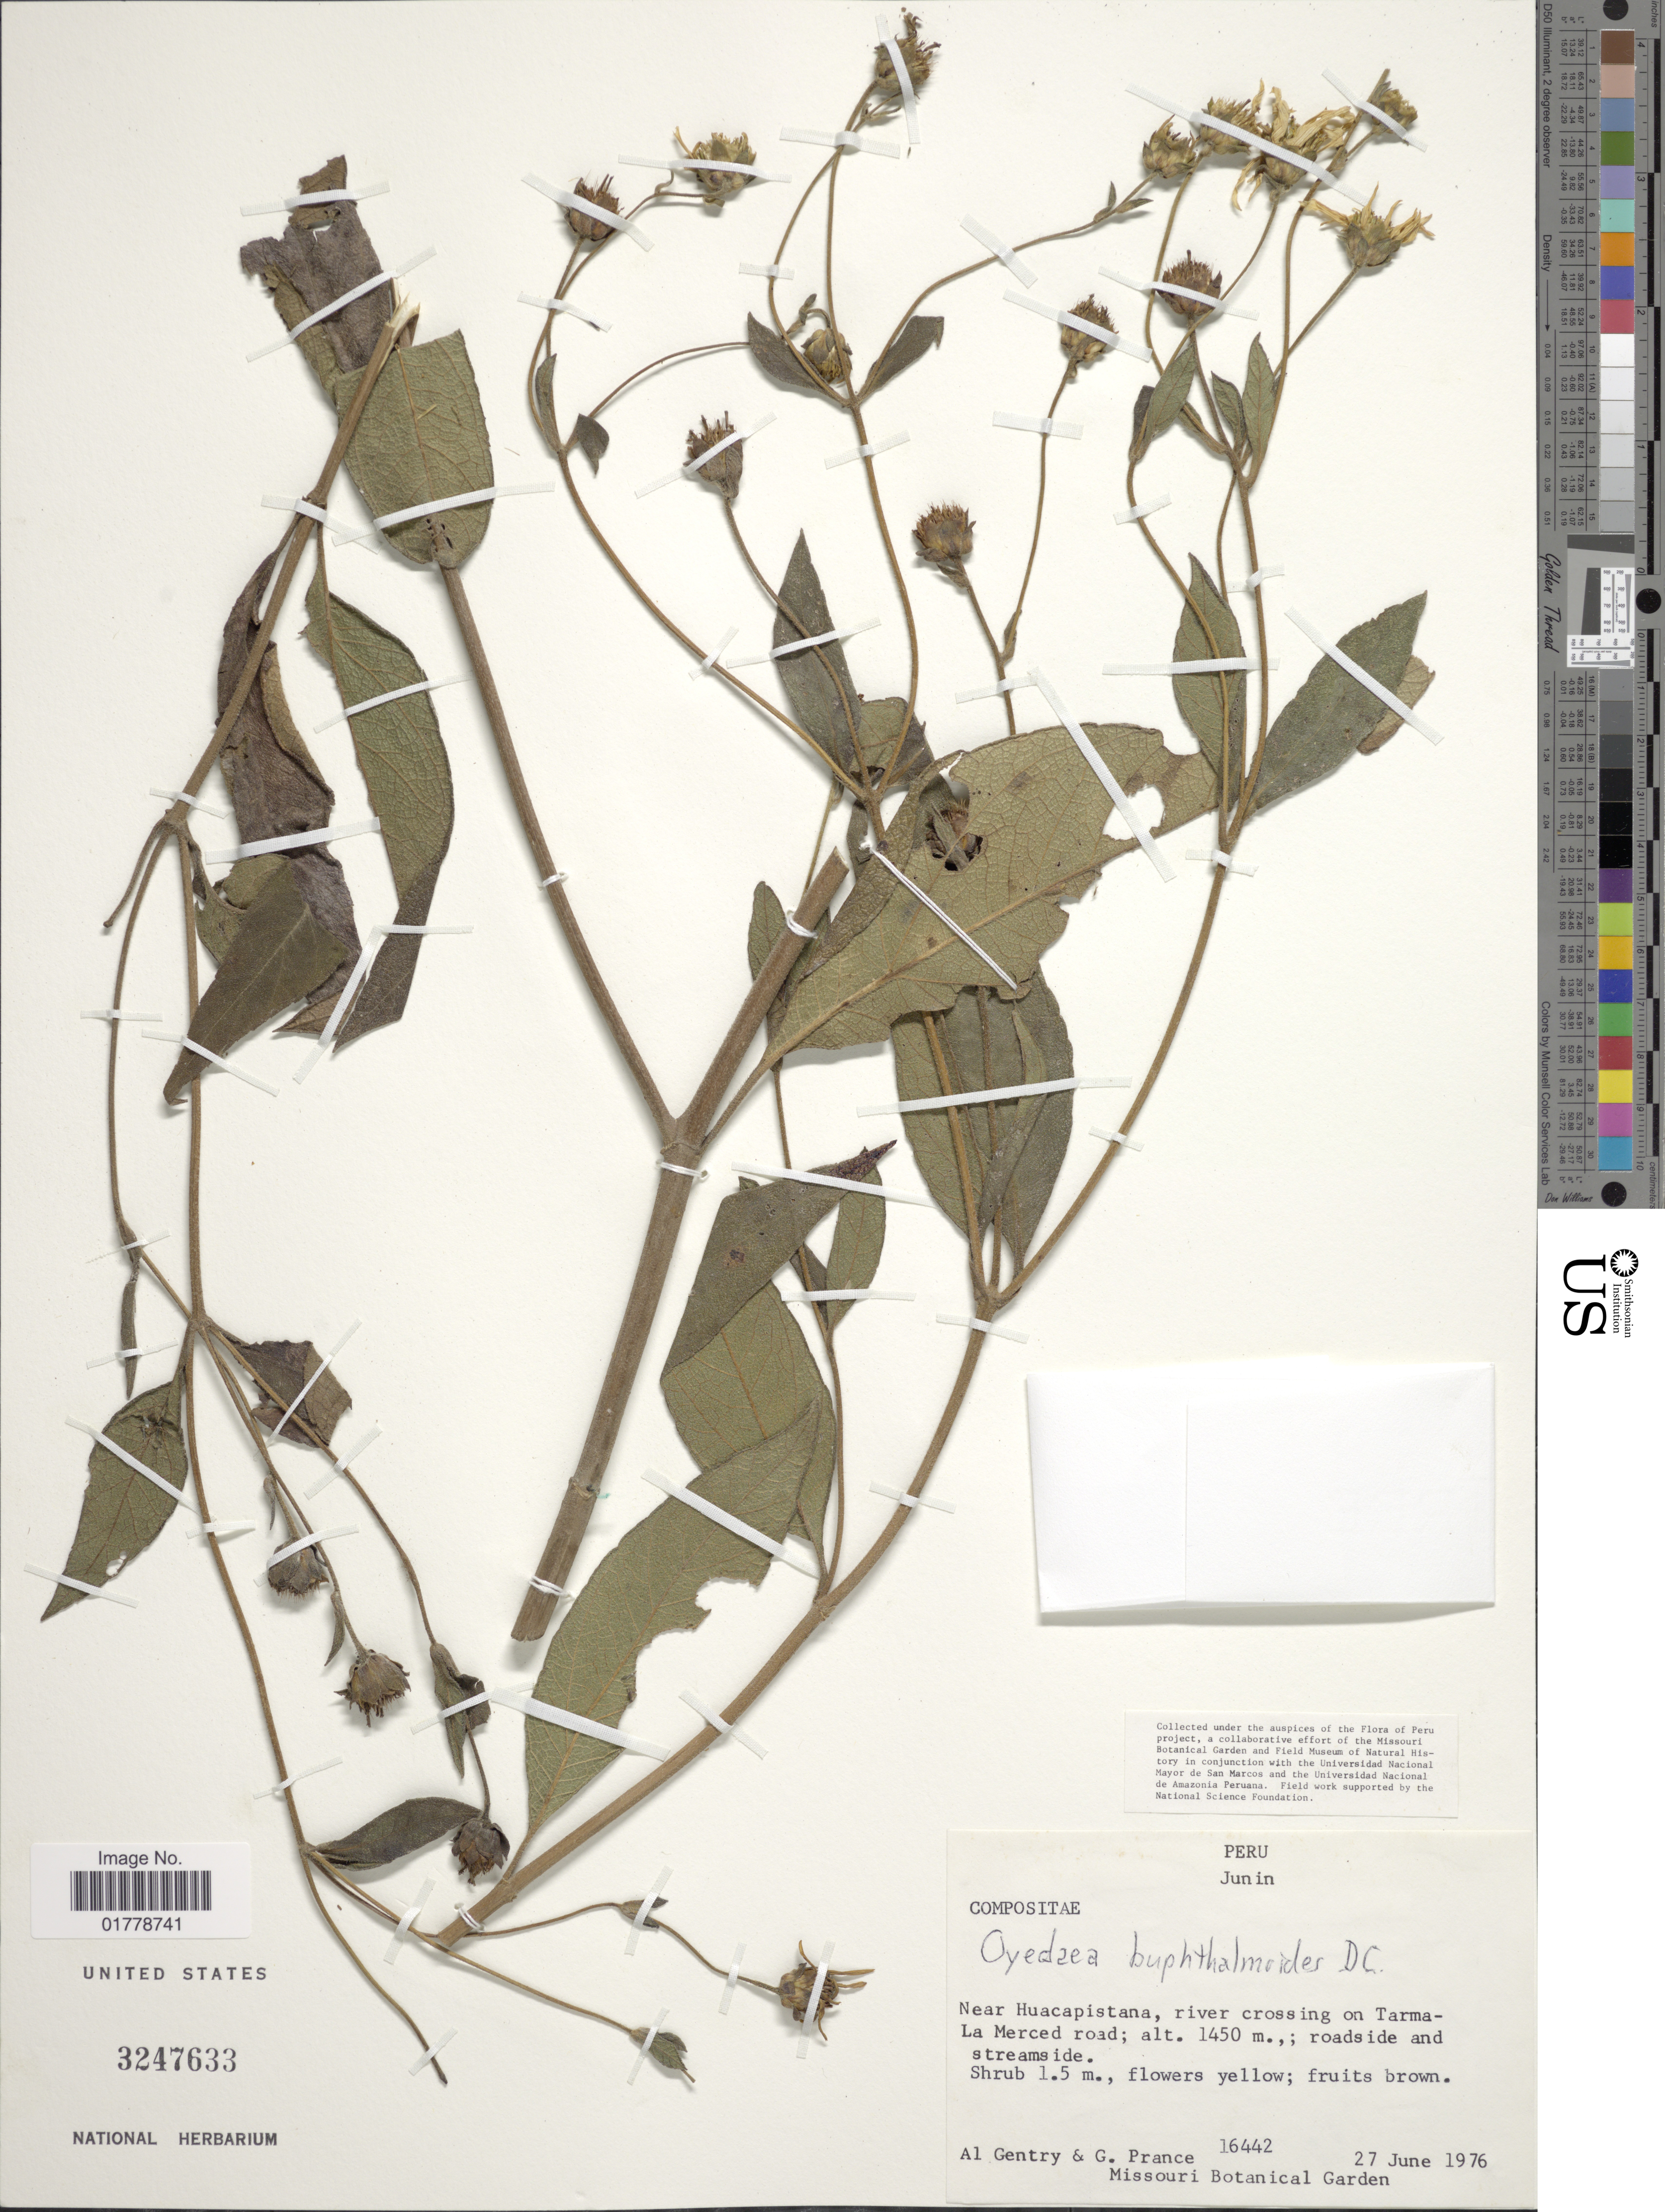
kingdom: Plantae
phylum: Tracheophyta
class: Magnoliopsida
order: Asterales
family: Asteraceae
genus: Oyedaea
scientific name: Oyedaea buphthalmoides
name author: DC.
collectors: A. H. Gentry & G. T. Prance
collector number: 16442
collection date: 1976-06-27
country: Peru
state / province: Junín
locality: Near Huacapistana, river crossing on Tarma-La Merced road; roadside and streamside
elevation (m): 1450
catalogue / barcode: US 3247633